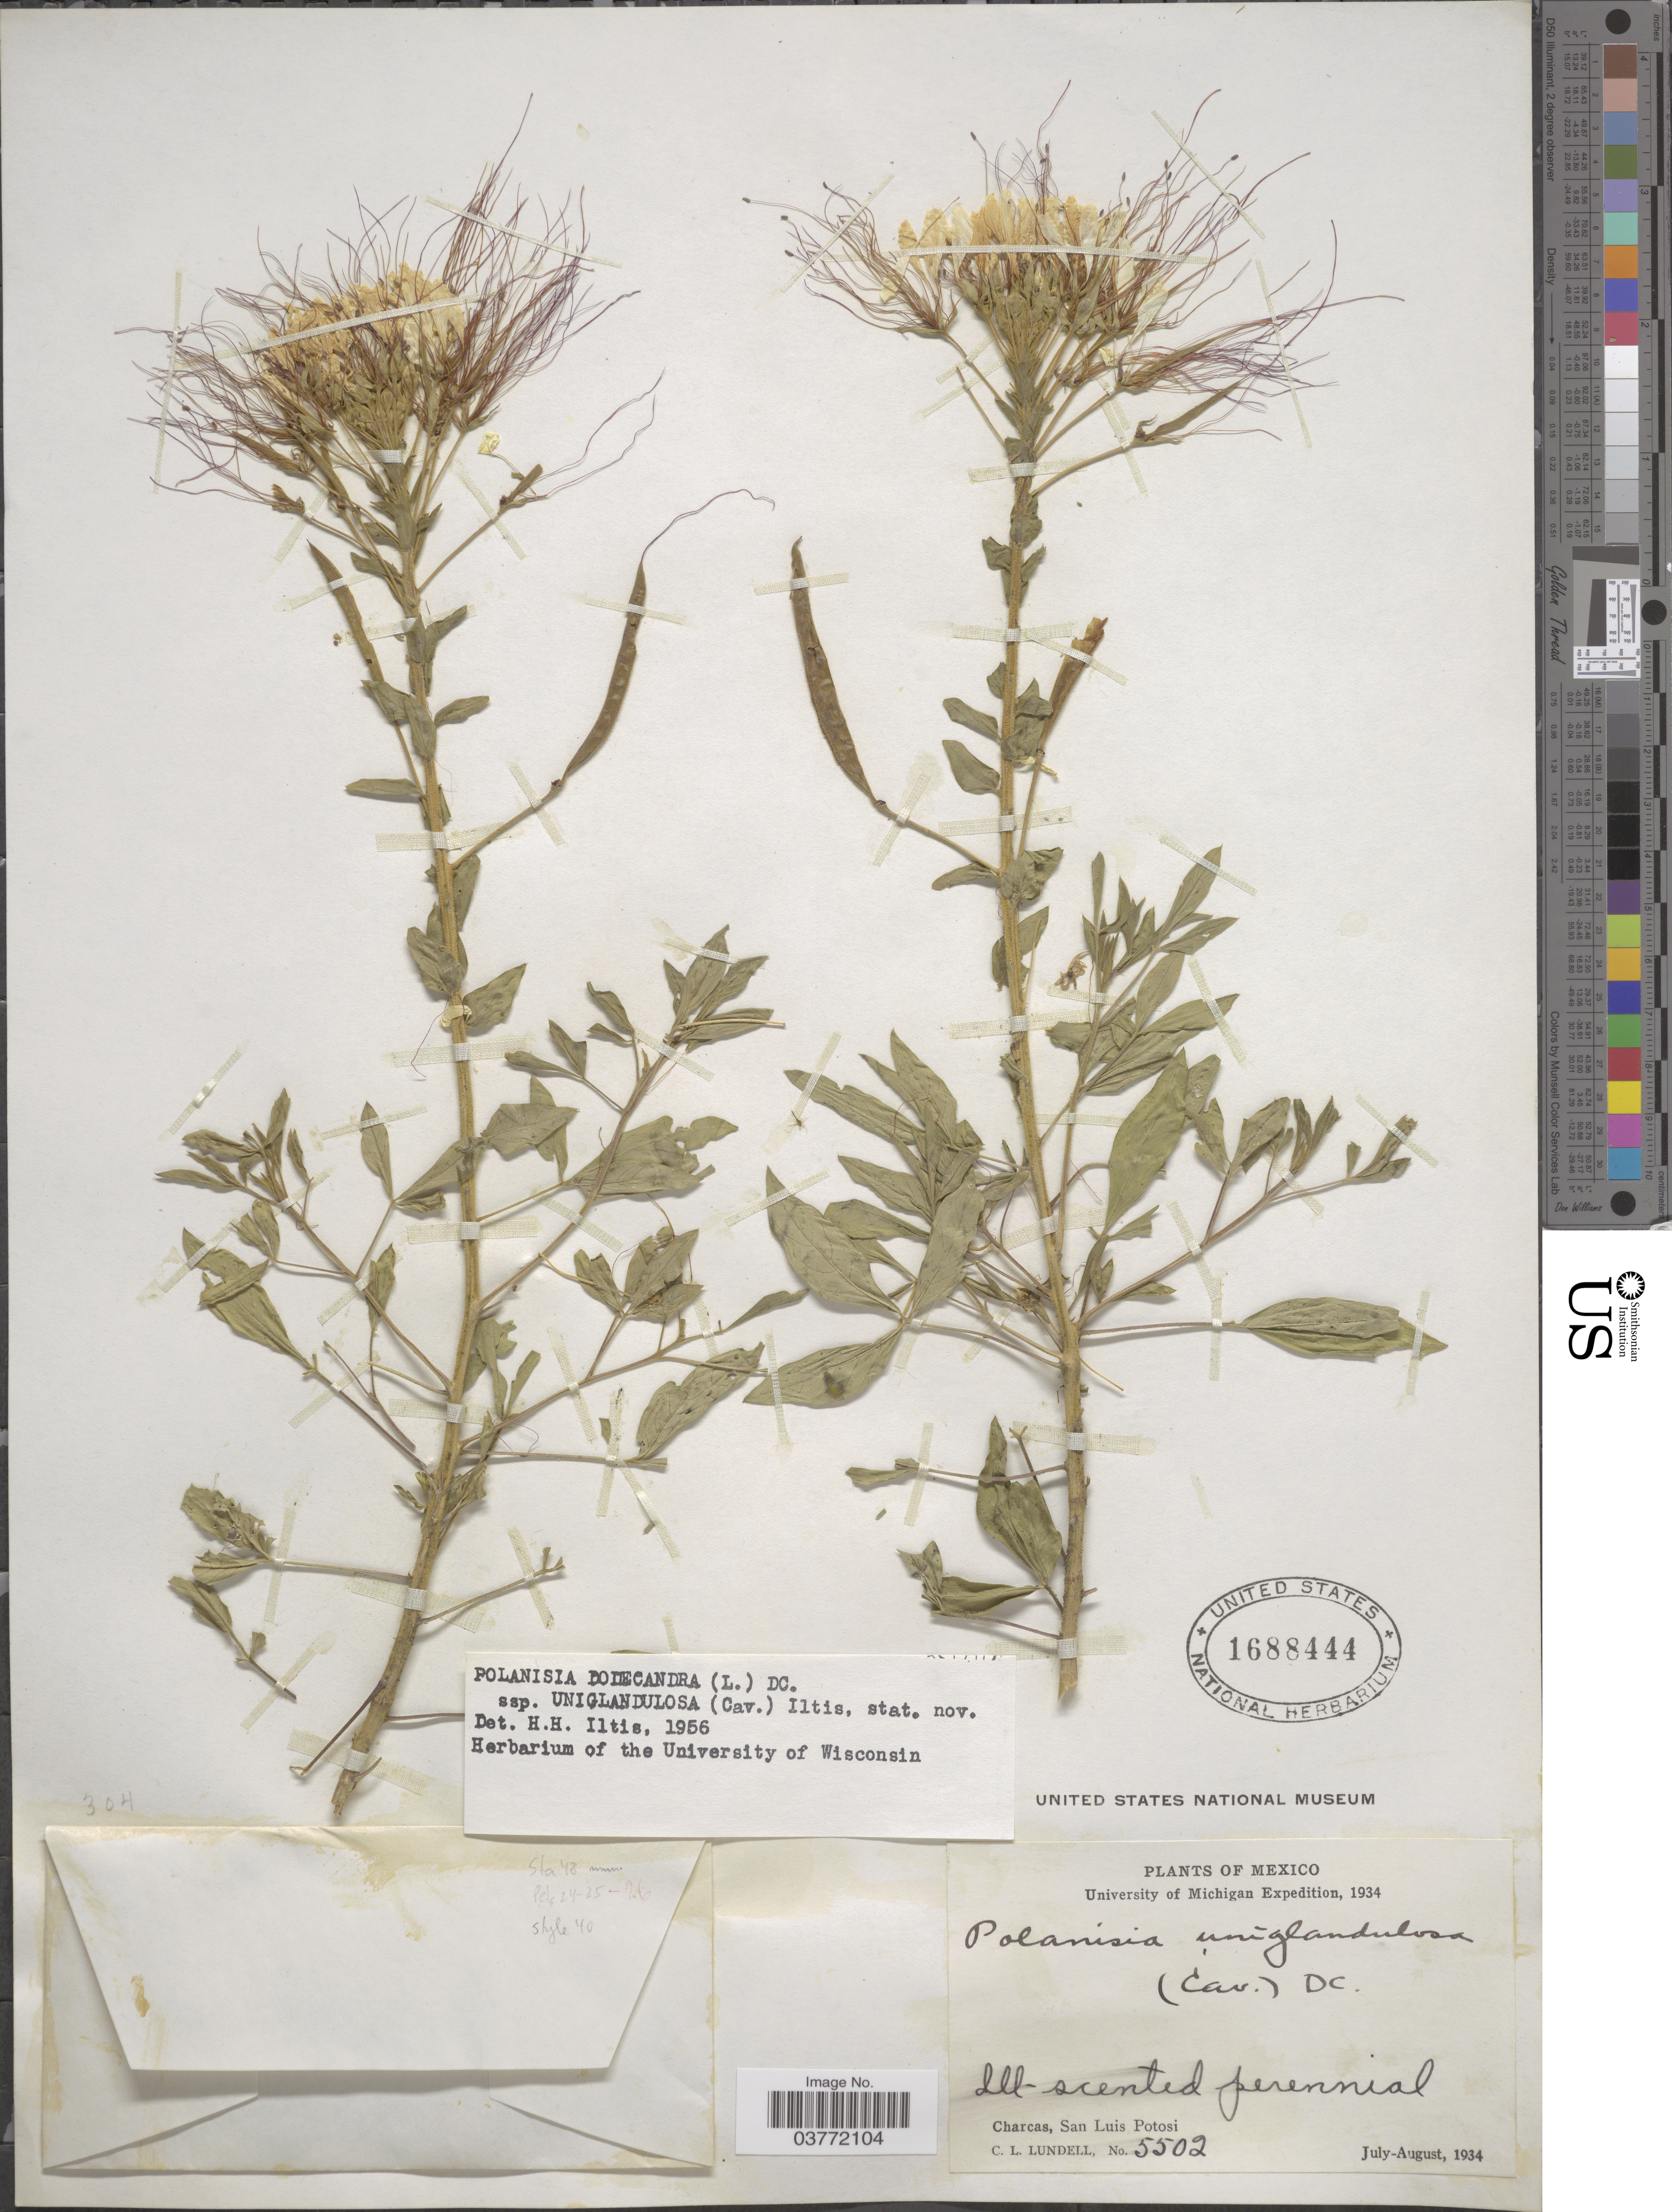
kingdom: Plantae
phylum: Tracheophyta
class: Magnoliopsida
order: Brassicales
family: Cleomaceae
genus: Polanisia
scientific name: Polanisia uniglandulosa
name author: (Cav.) DC.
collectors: C. L. Lundell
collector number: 5502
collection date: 1934-07/1934-08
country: Mexico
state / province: San Luis Potosí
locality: Charcas.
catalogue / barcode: US 1688444